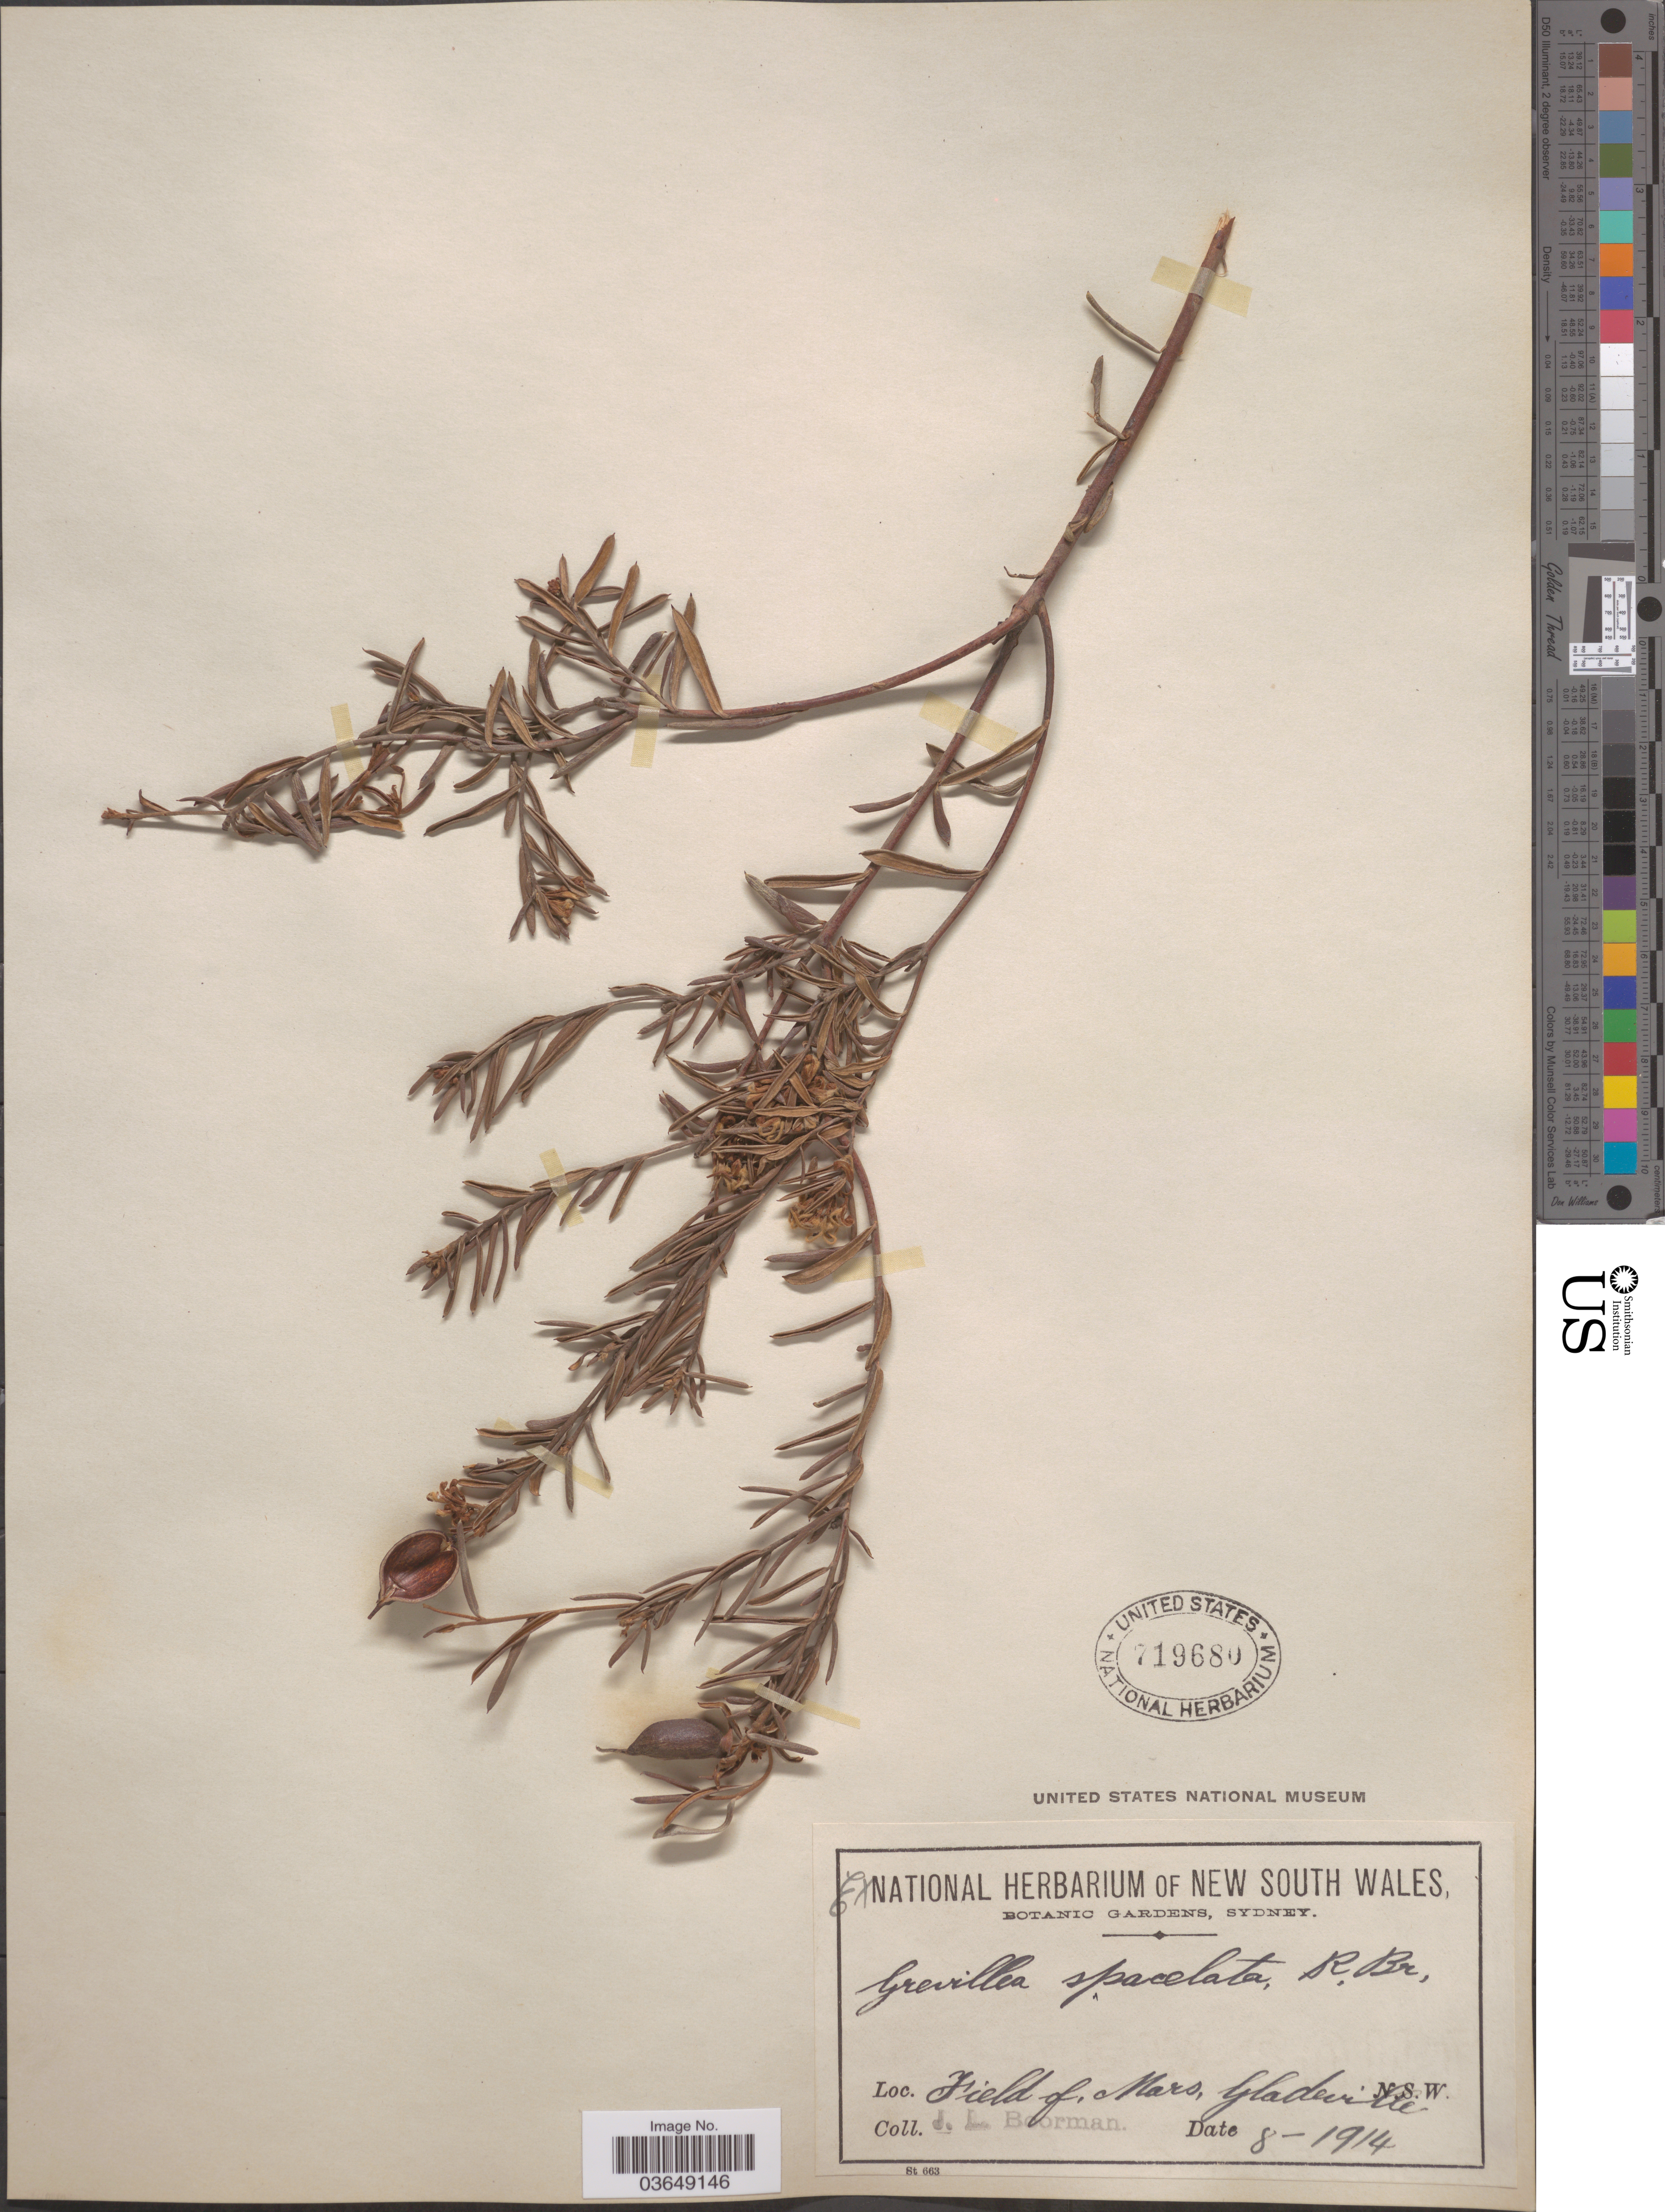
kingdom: Plantae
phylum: Tracheophyta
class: Magnoliopsida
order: Proteales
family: Proteaceae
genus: Grevillea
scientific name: Grevillea sphacelata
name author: R. Br.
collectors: J. Boorman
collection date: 1914-08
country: Australia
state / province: New South Wales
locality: Field of Mars, Gladeville.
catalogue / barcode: US 719680